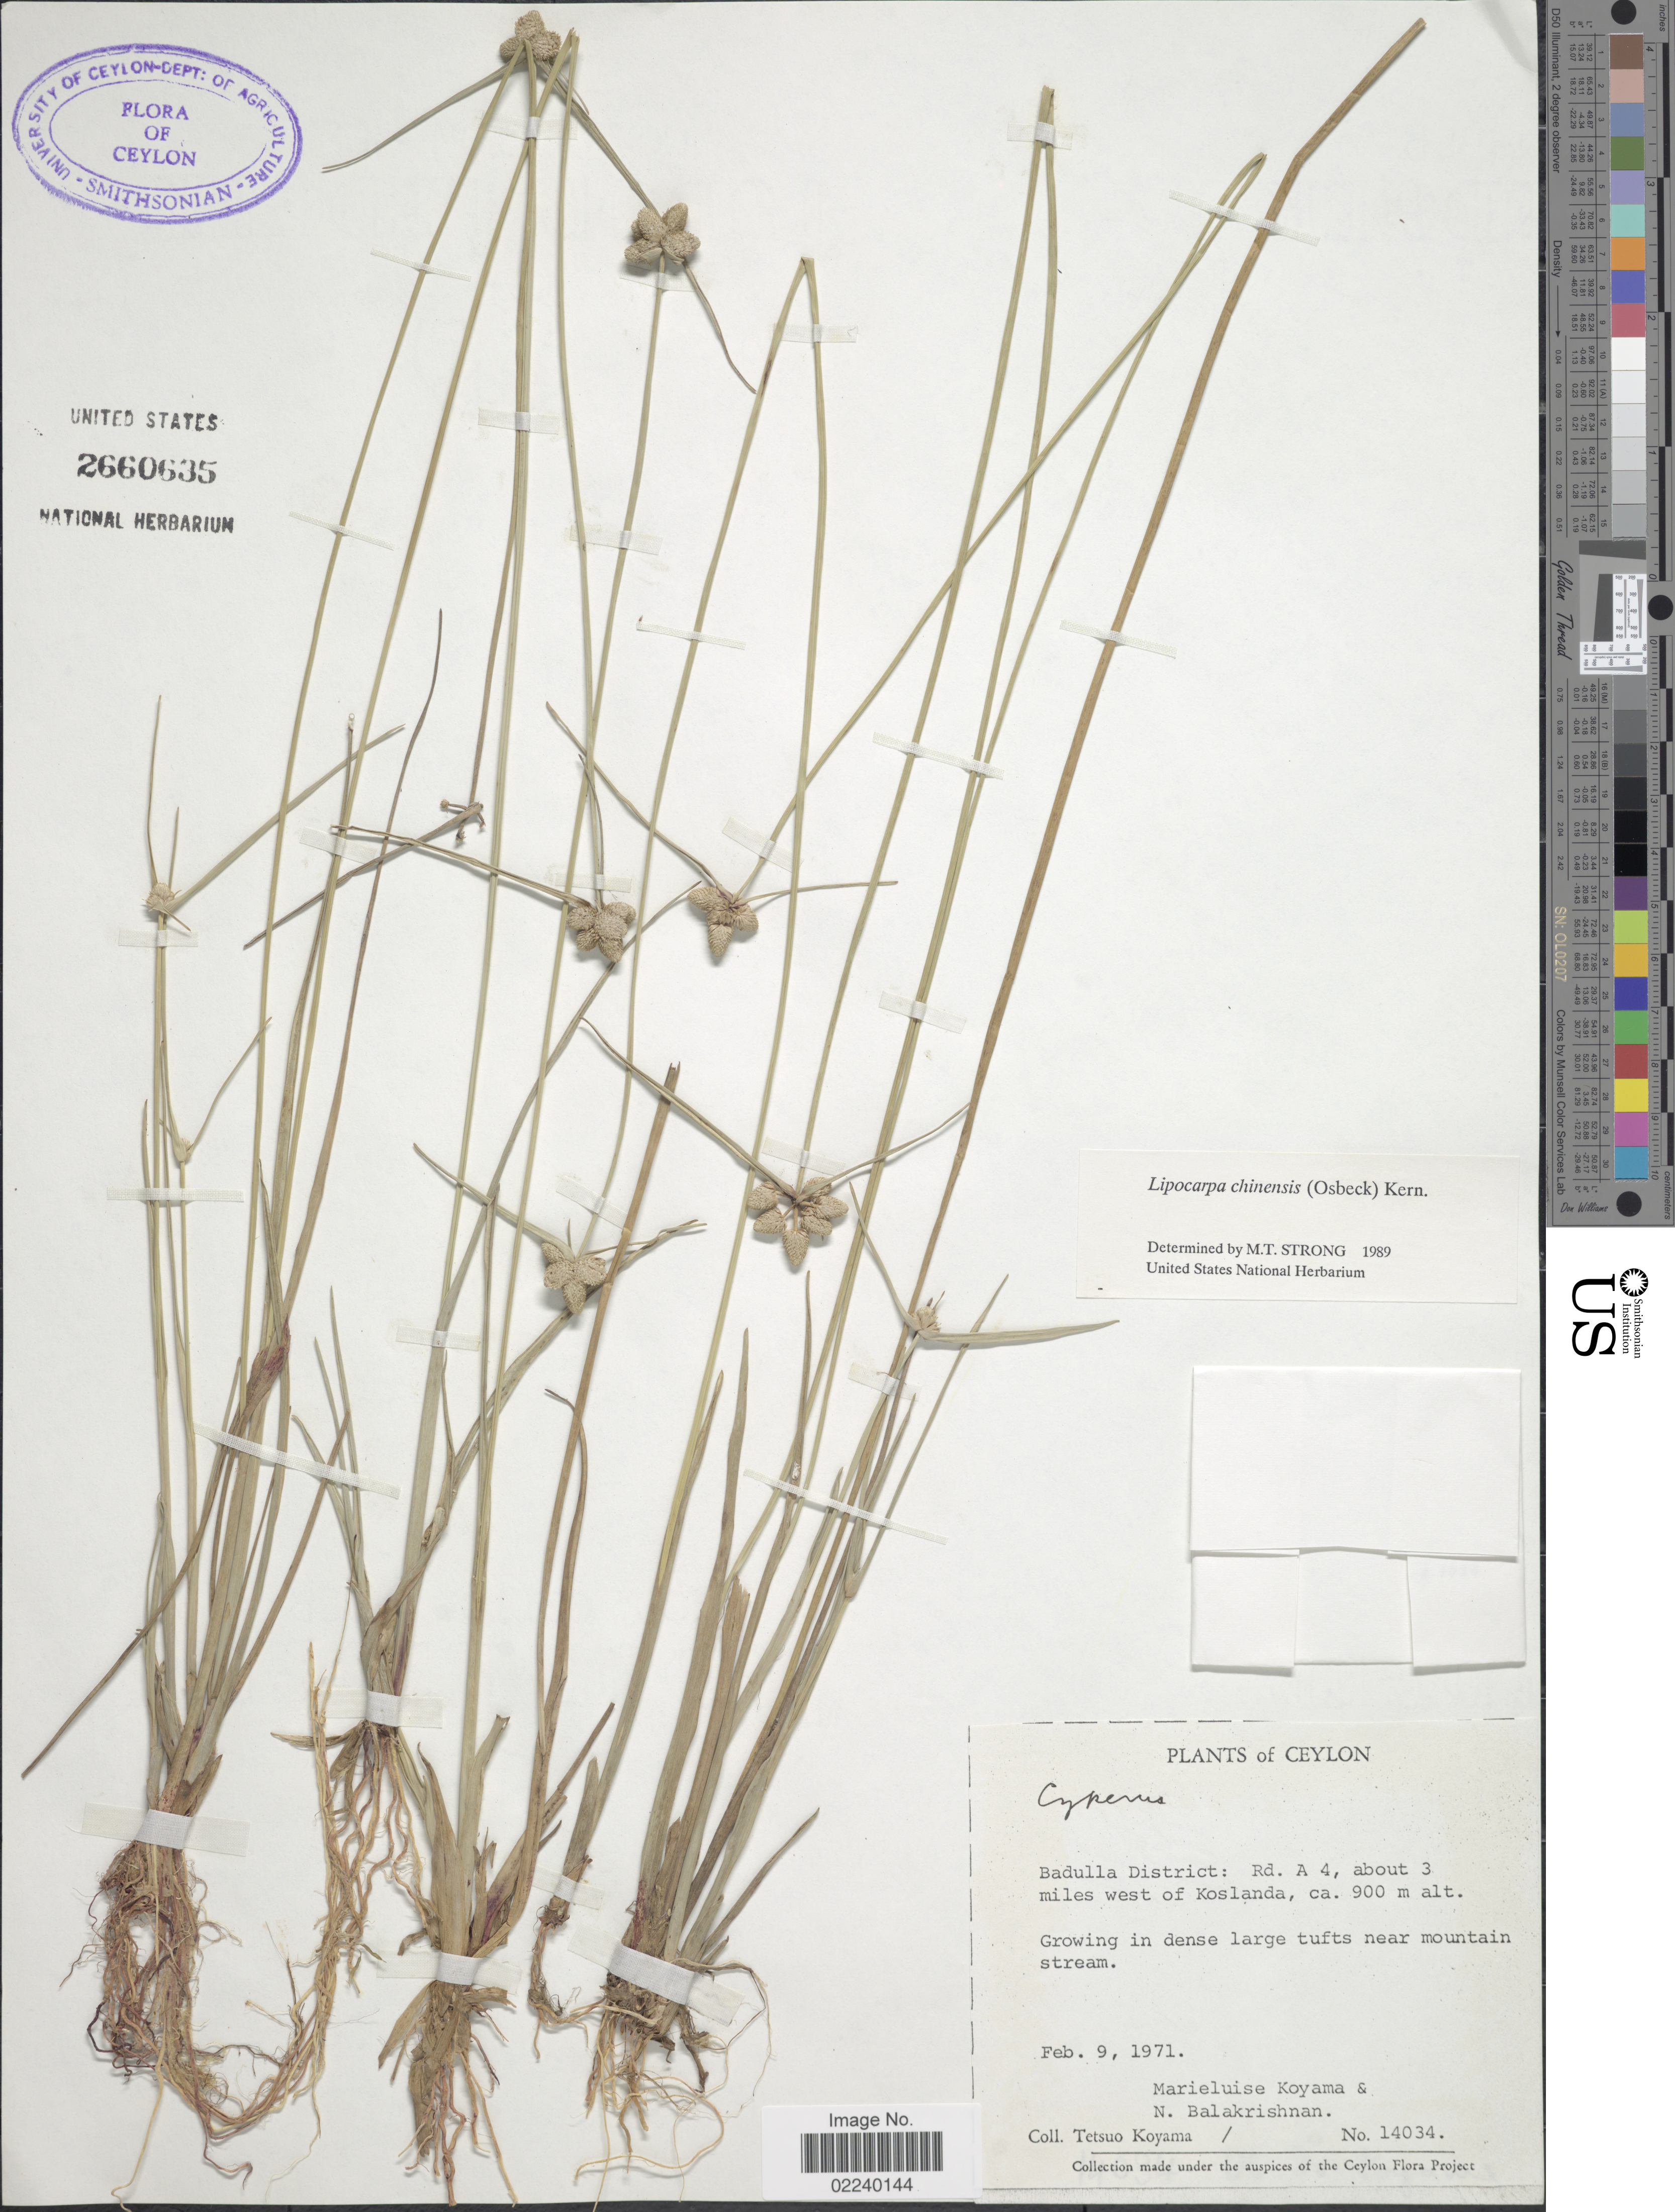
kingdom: Plantae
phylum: Tracheophyta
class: Liliopsida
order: Poales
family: Cyperaceae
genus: Cyperus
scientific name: Cyperus albescens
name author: (Steud.) Larridon & Govaerts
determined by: Strong, M. T., (US), Smithsonian Institution - National Museum of Natural History (UNITED STATES)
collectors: T. Koyama, M. Koyama & N. Balakrishnan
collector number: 14034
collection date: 1971-02-09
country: Sri Lanka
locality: Ceylon, Badulla District: Rd. A4, about 3 miles west of Koslanda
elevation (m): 900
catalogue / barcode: US 2660635